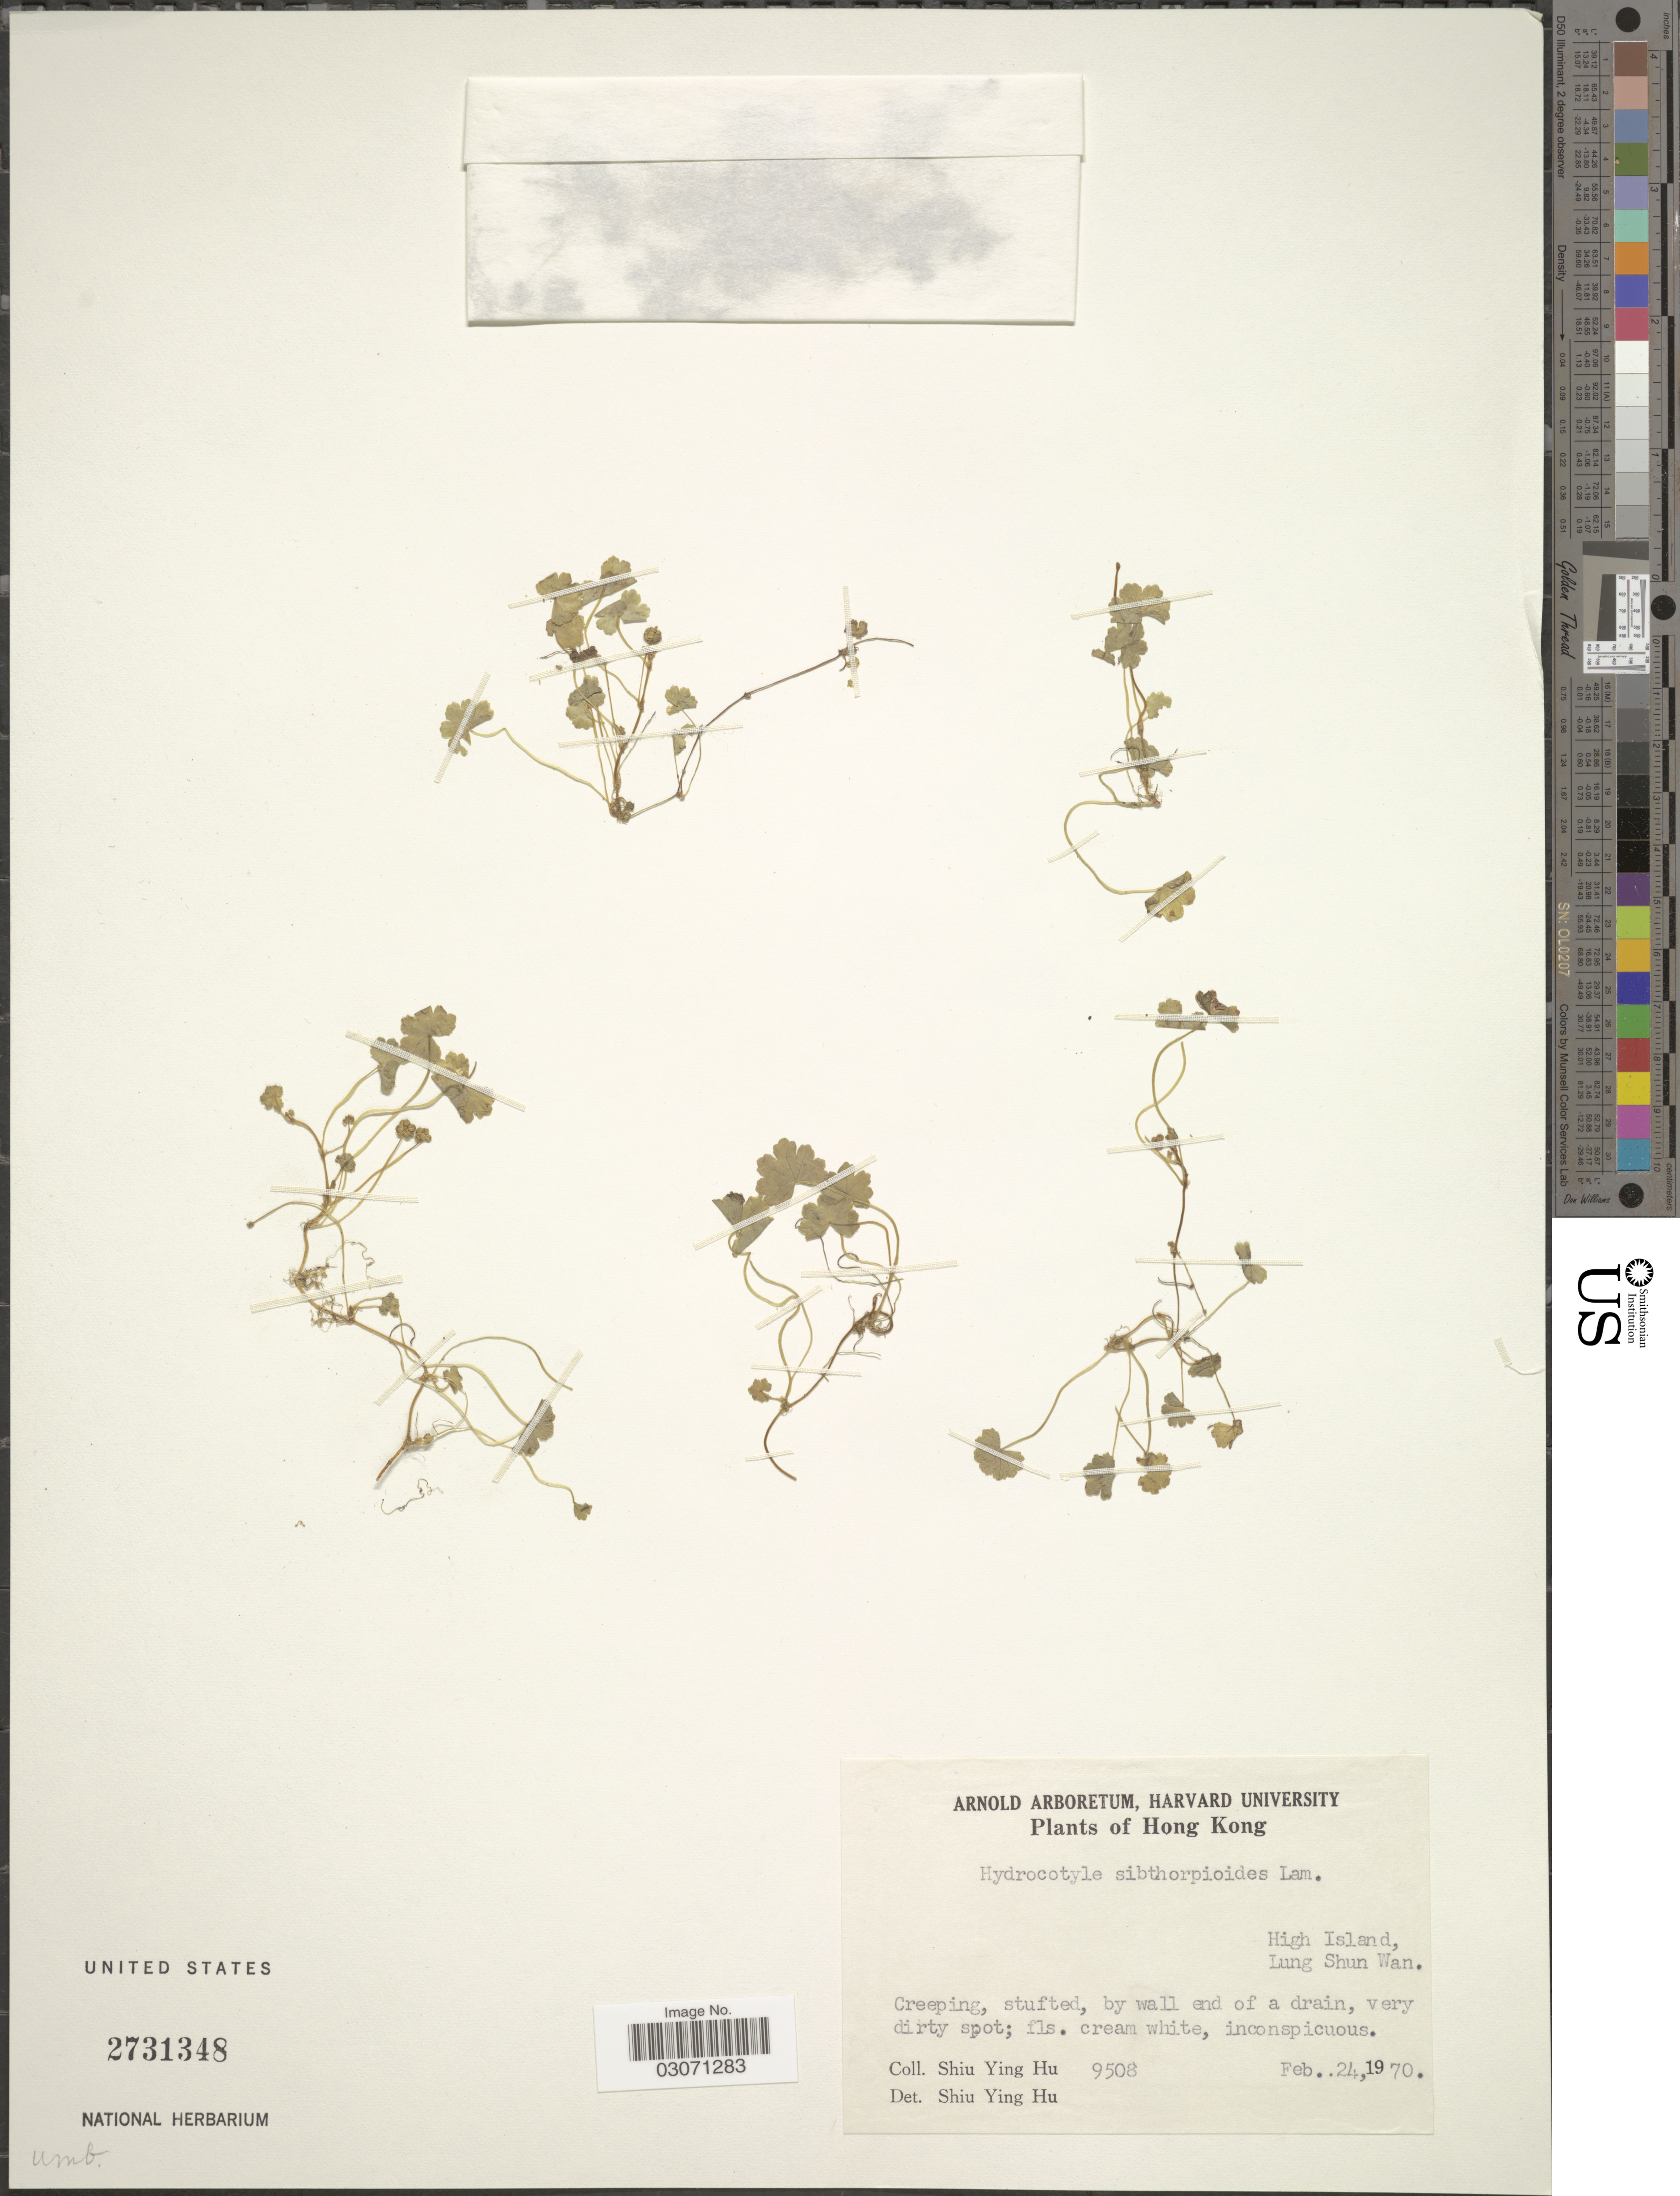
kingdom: Plantae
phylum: Tracheophyta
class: Magnoliopsida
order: Apiales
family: Araliaceae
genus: Hydrocotyle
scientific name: Hydrocotyle sibthorpioides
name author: Lam.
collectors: S. Y. Hu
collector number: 9508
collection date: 1970-02-24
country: China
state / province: Hong Kong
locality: High Island, Lung Shun Wan.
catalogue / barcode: US 2731348